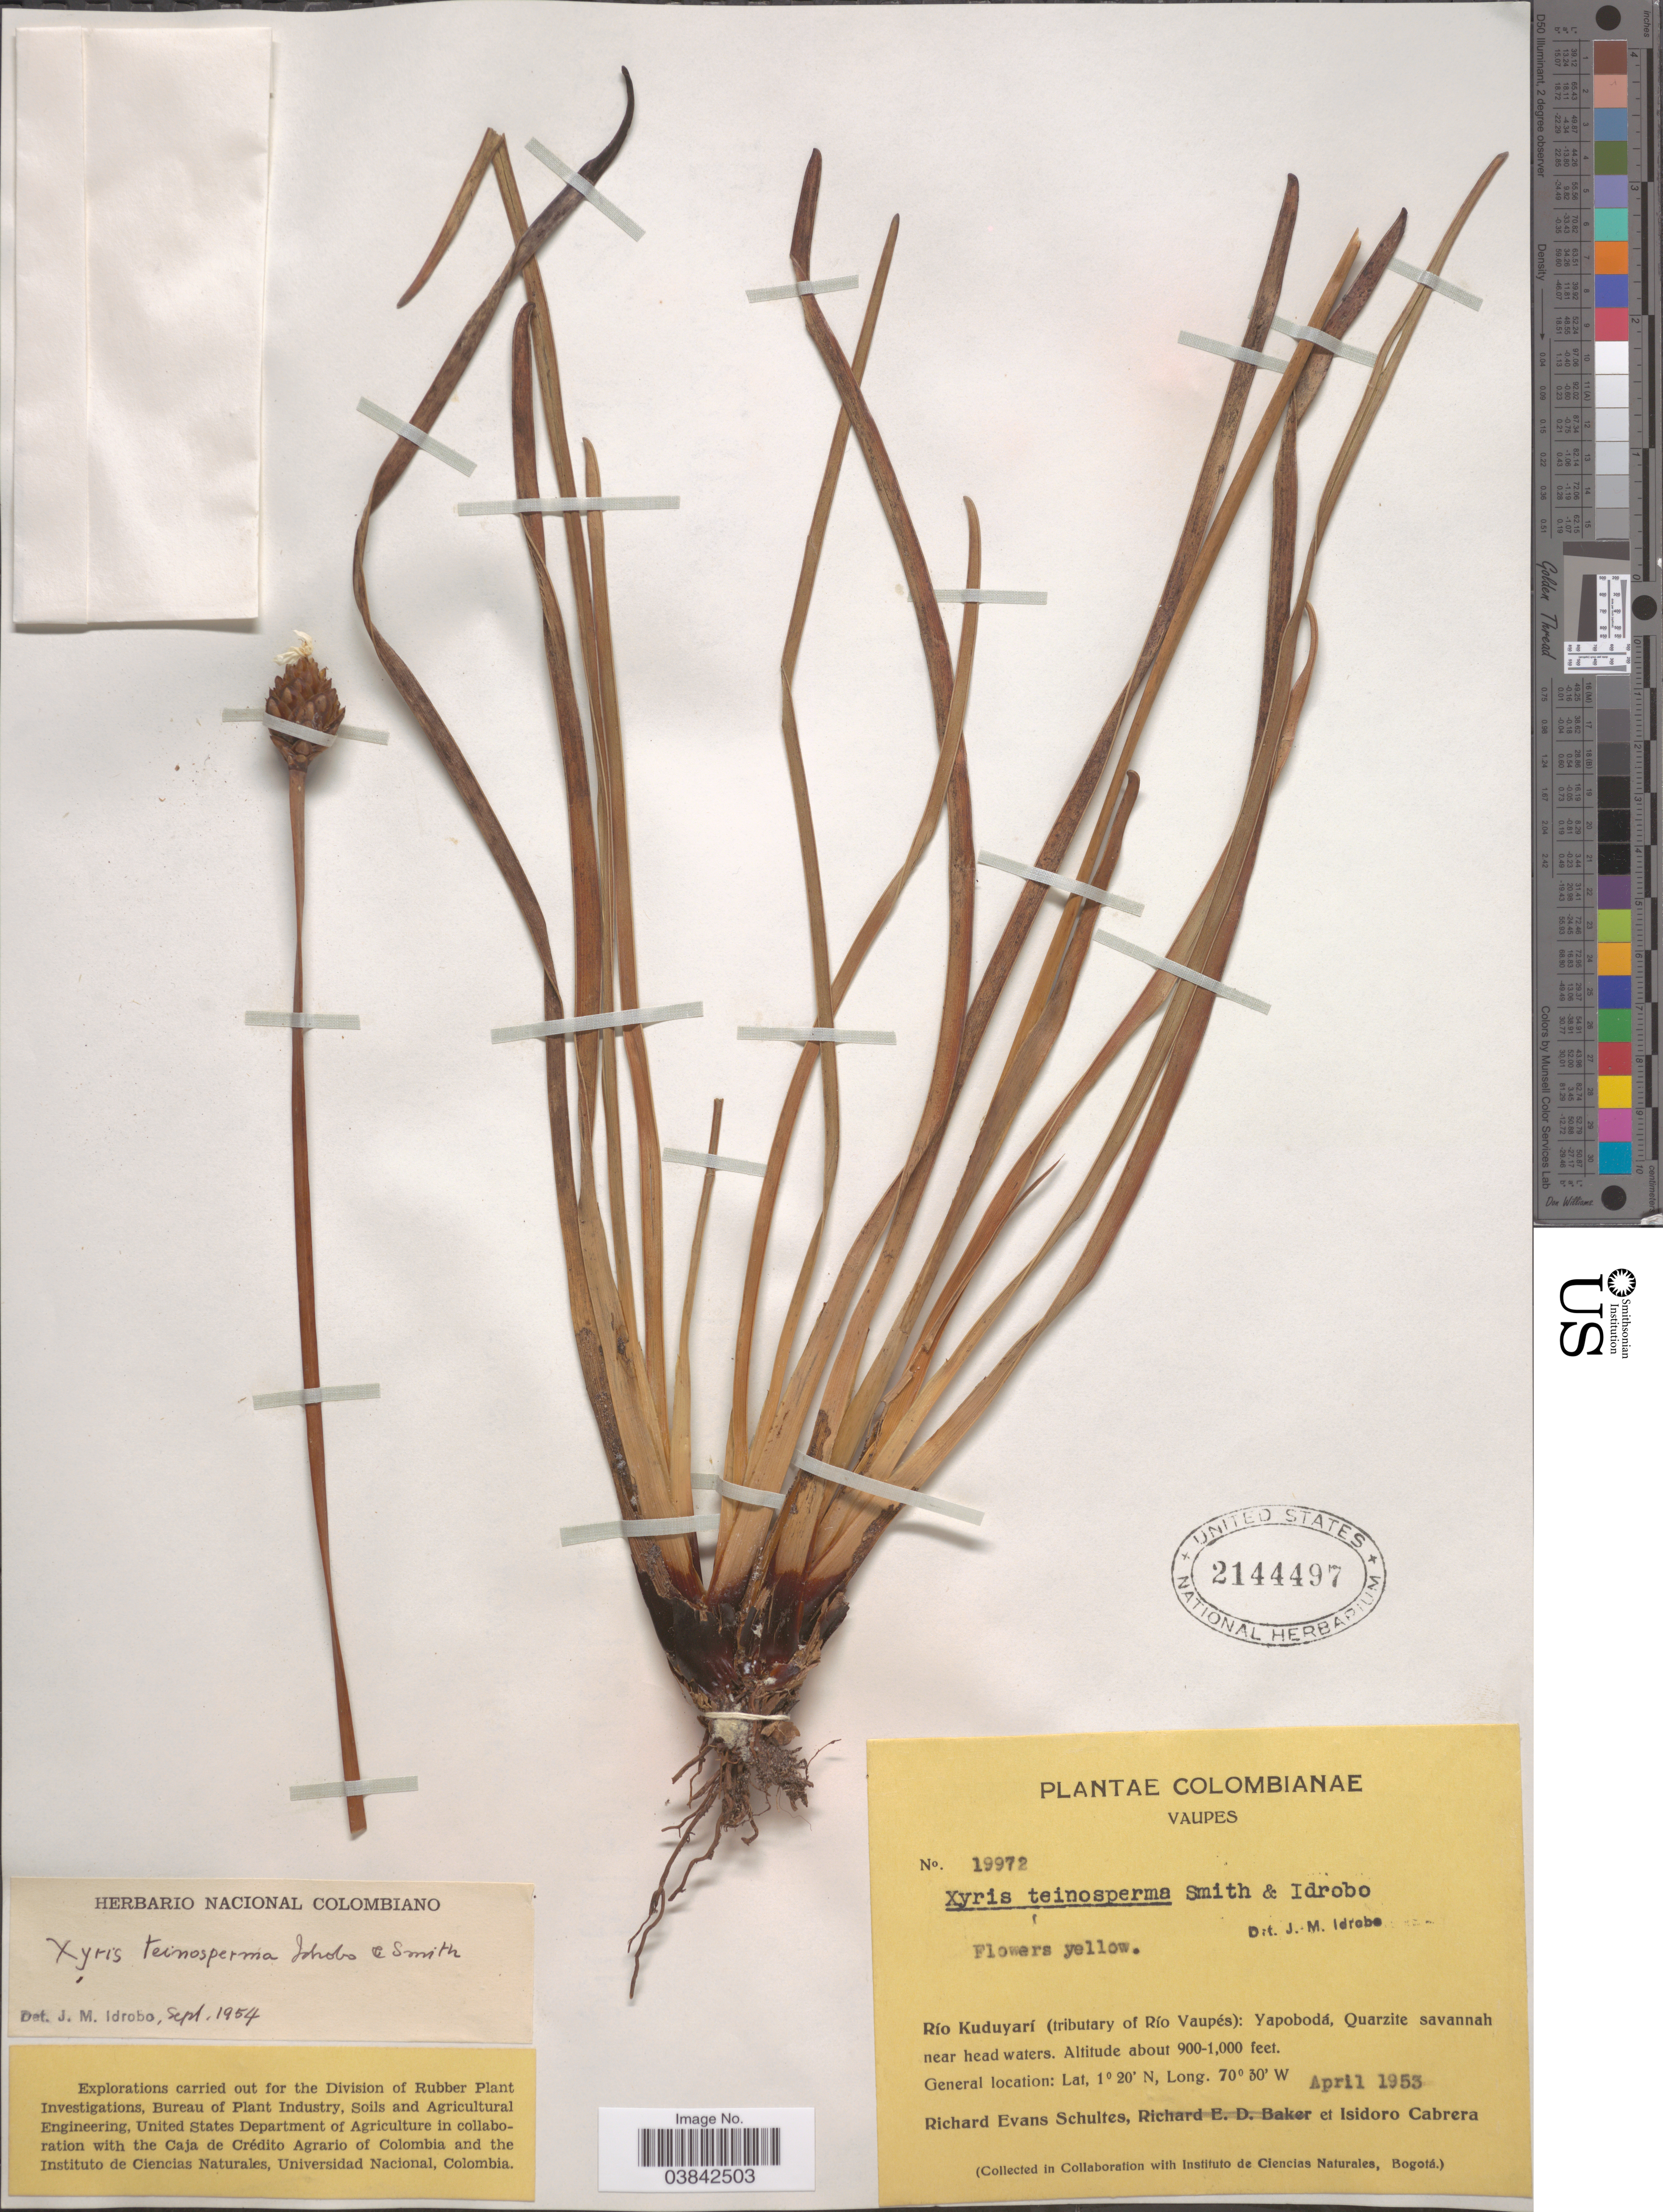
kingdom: Plantae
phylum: Tracheophyta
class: Liliopsida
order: Poales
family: Xyridaceae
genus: Xyris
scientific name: Xyris teinosperma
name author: Idrobo & L.B. Sm.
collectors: R. E. Schultes & I. Cabrera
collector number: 19972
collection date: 1953-04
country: Colombia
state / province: Vaupés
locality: Río Kuduyarí (tributary of Río Vaupés): Yapobodá, Quarzite savannah near head waters.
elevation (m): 274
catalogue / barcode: US 2144497